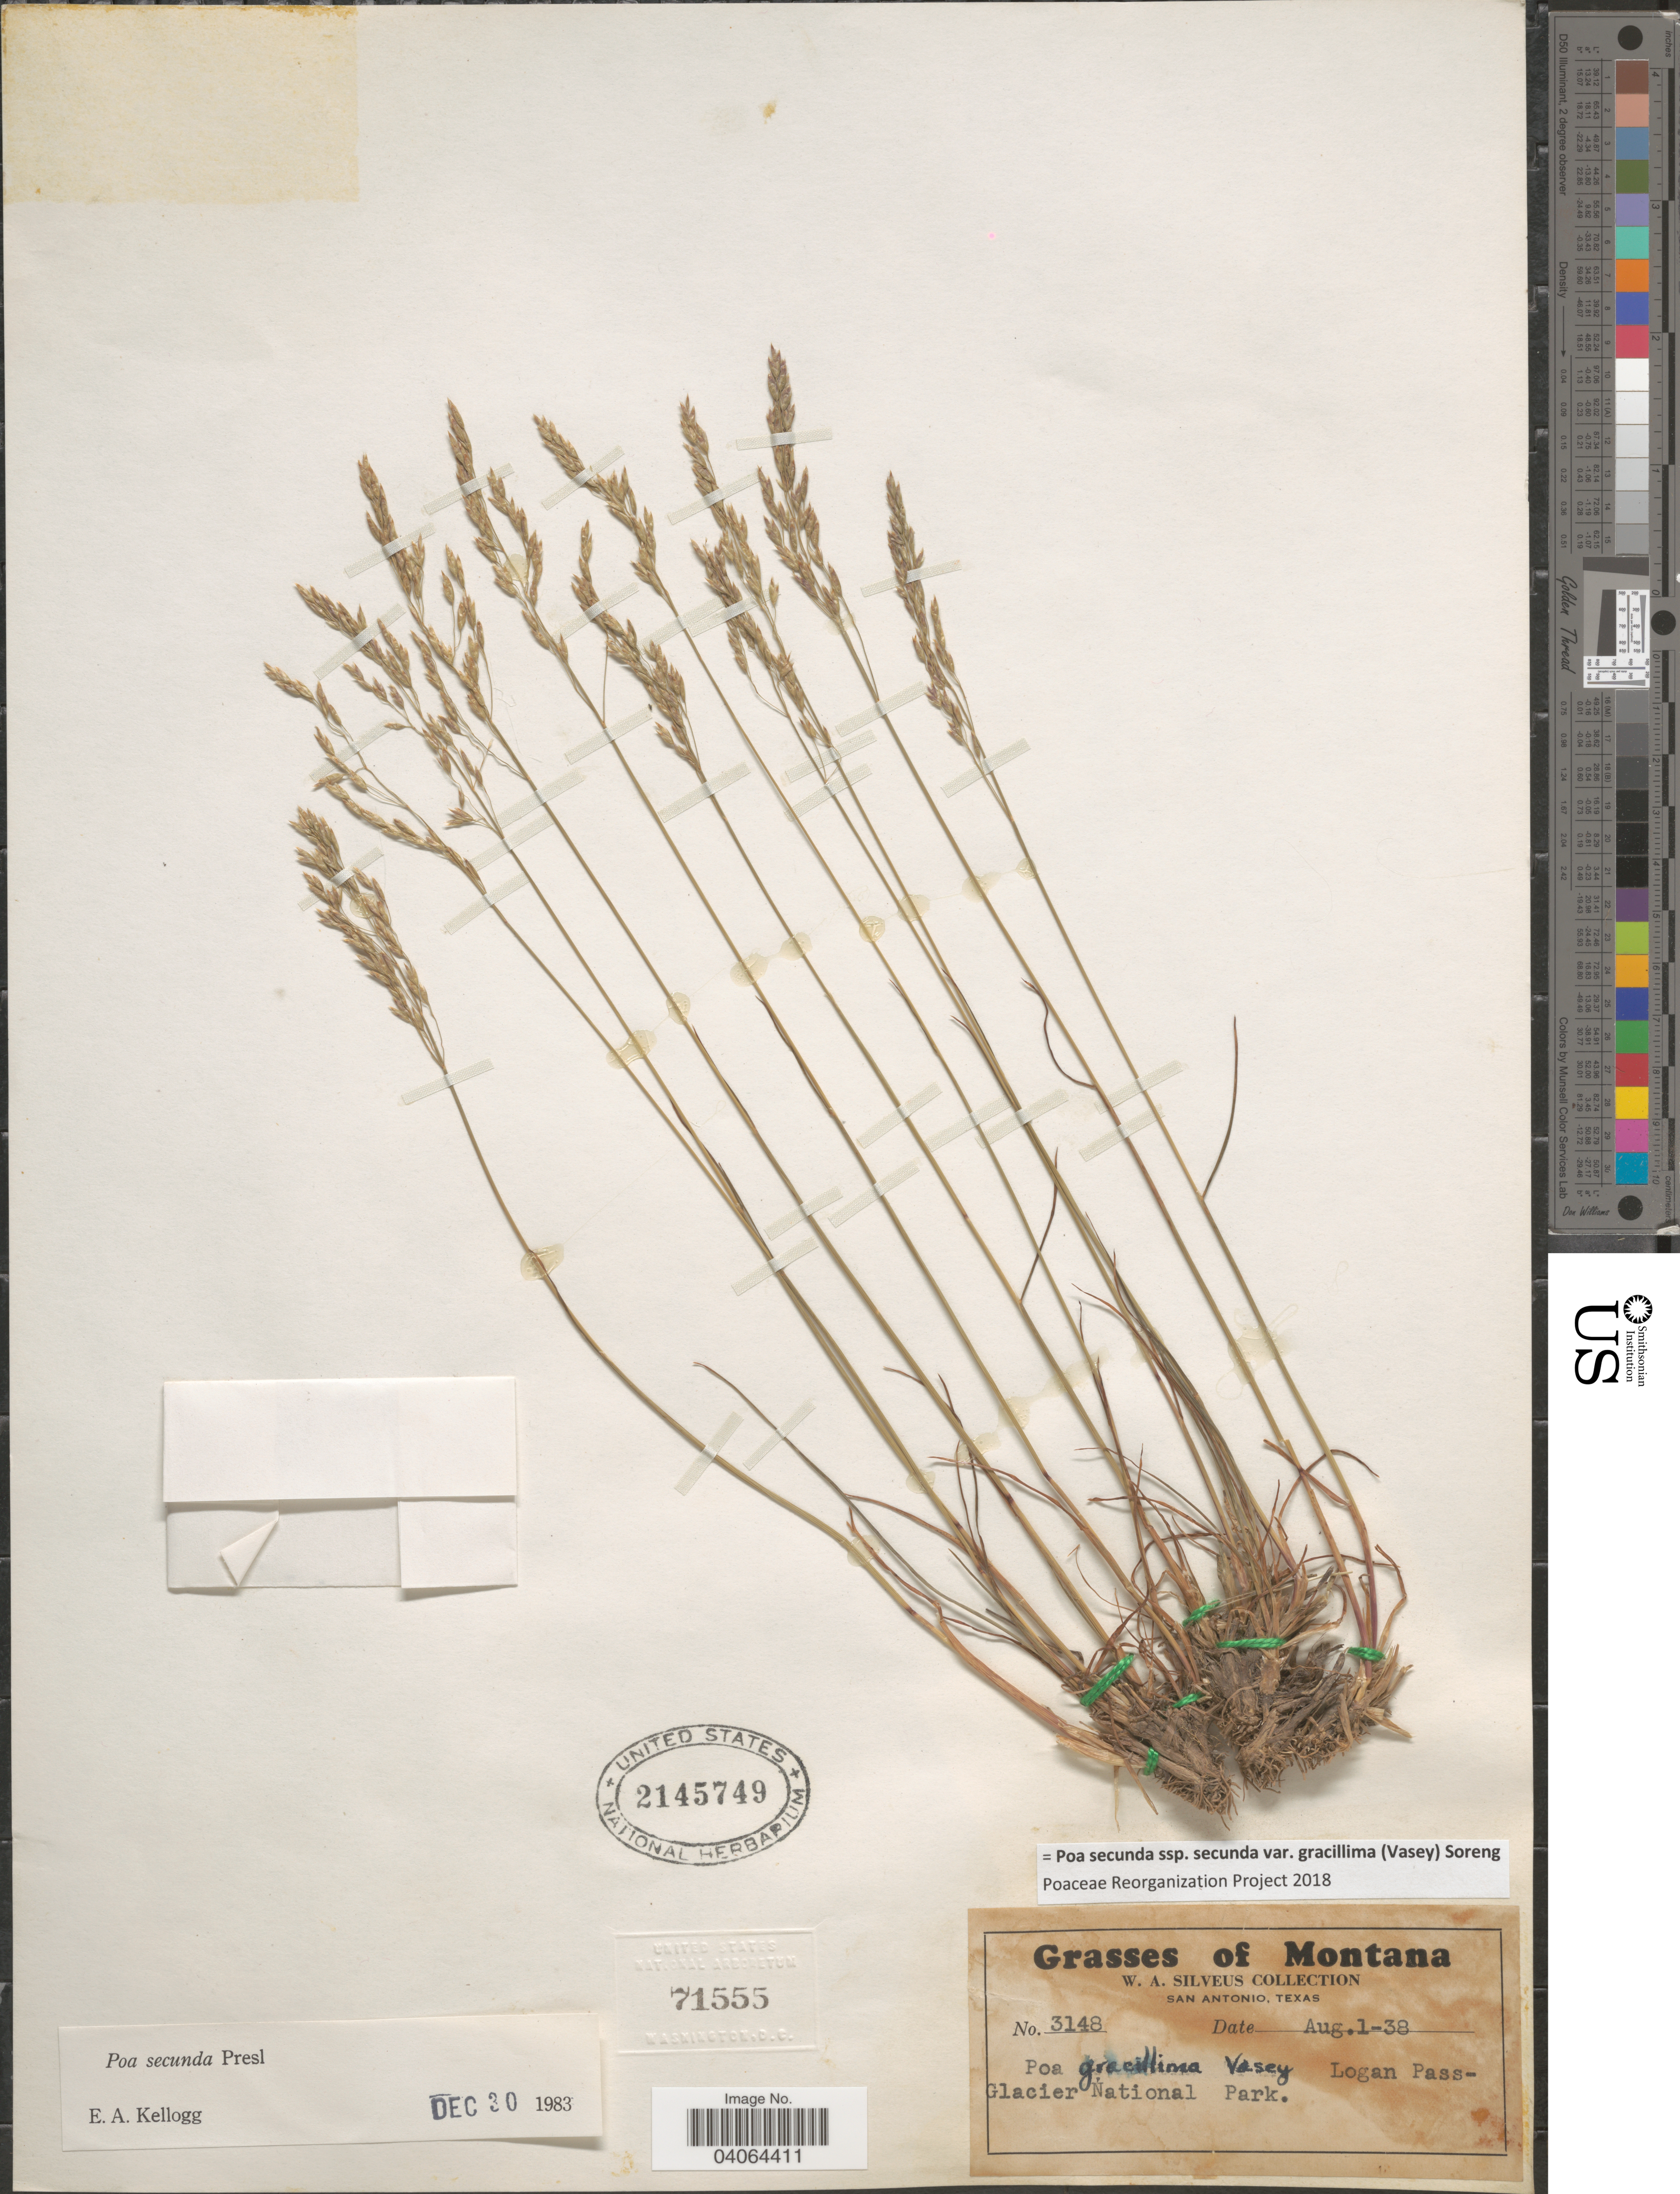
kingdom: Plantae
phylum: Tracheophyta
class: Liliopsida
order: Poales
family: Poaceae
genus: Poa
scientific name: Poa secunda subsp. secunda var. gracillima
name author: (Vasey) Soreng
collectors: W. Silveus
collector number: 3148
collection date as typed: Transcribed d/m/y: 1/8/38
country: United States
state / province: Montana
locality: Logan Pass - Glacier National Park.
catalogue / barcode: US 2145749